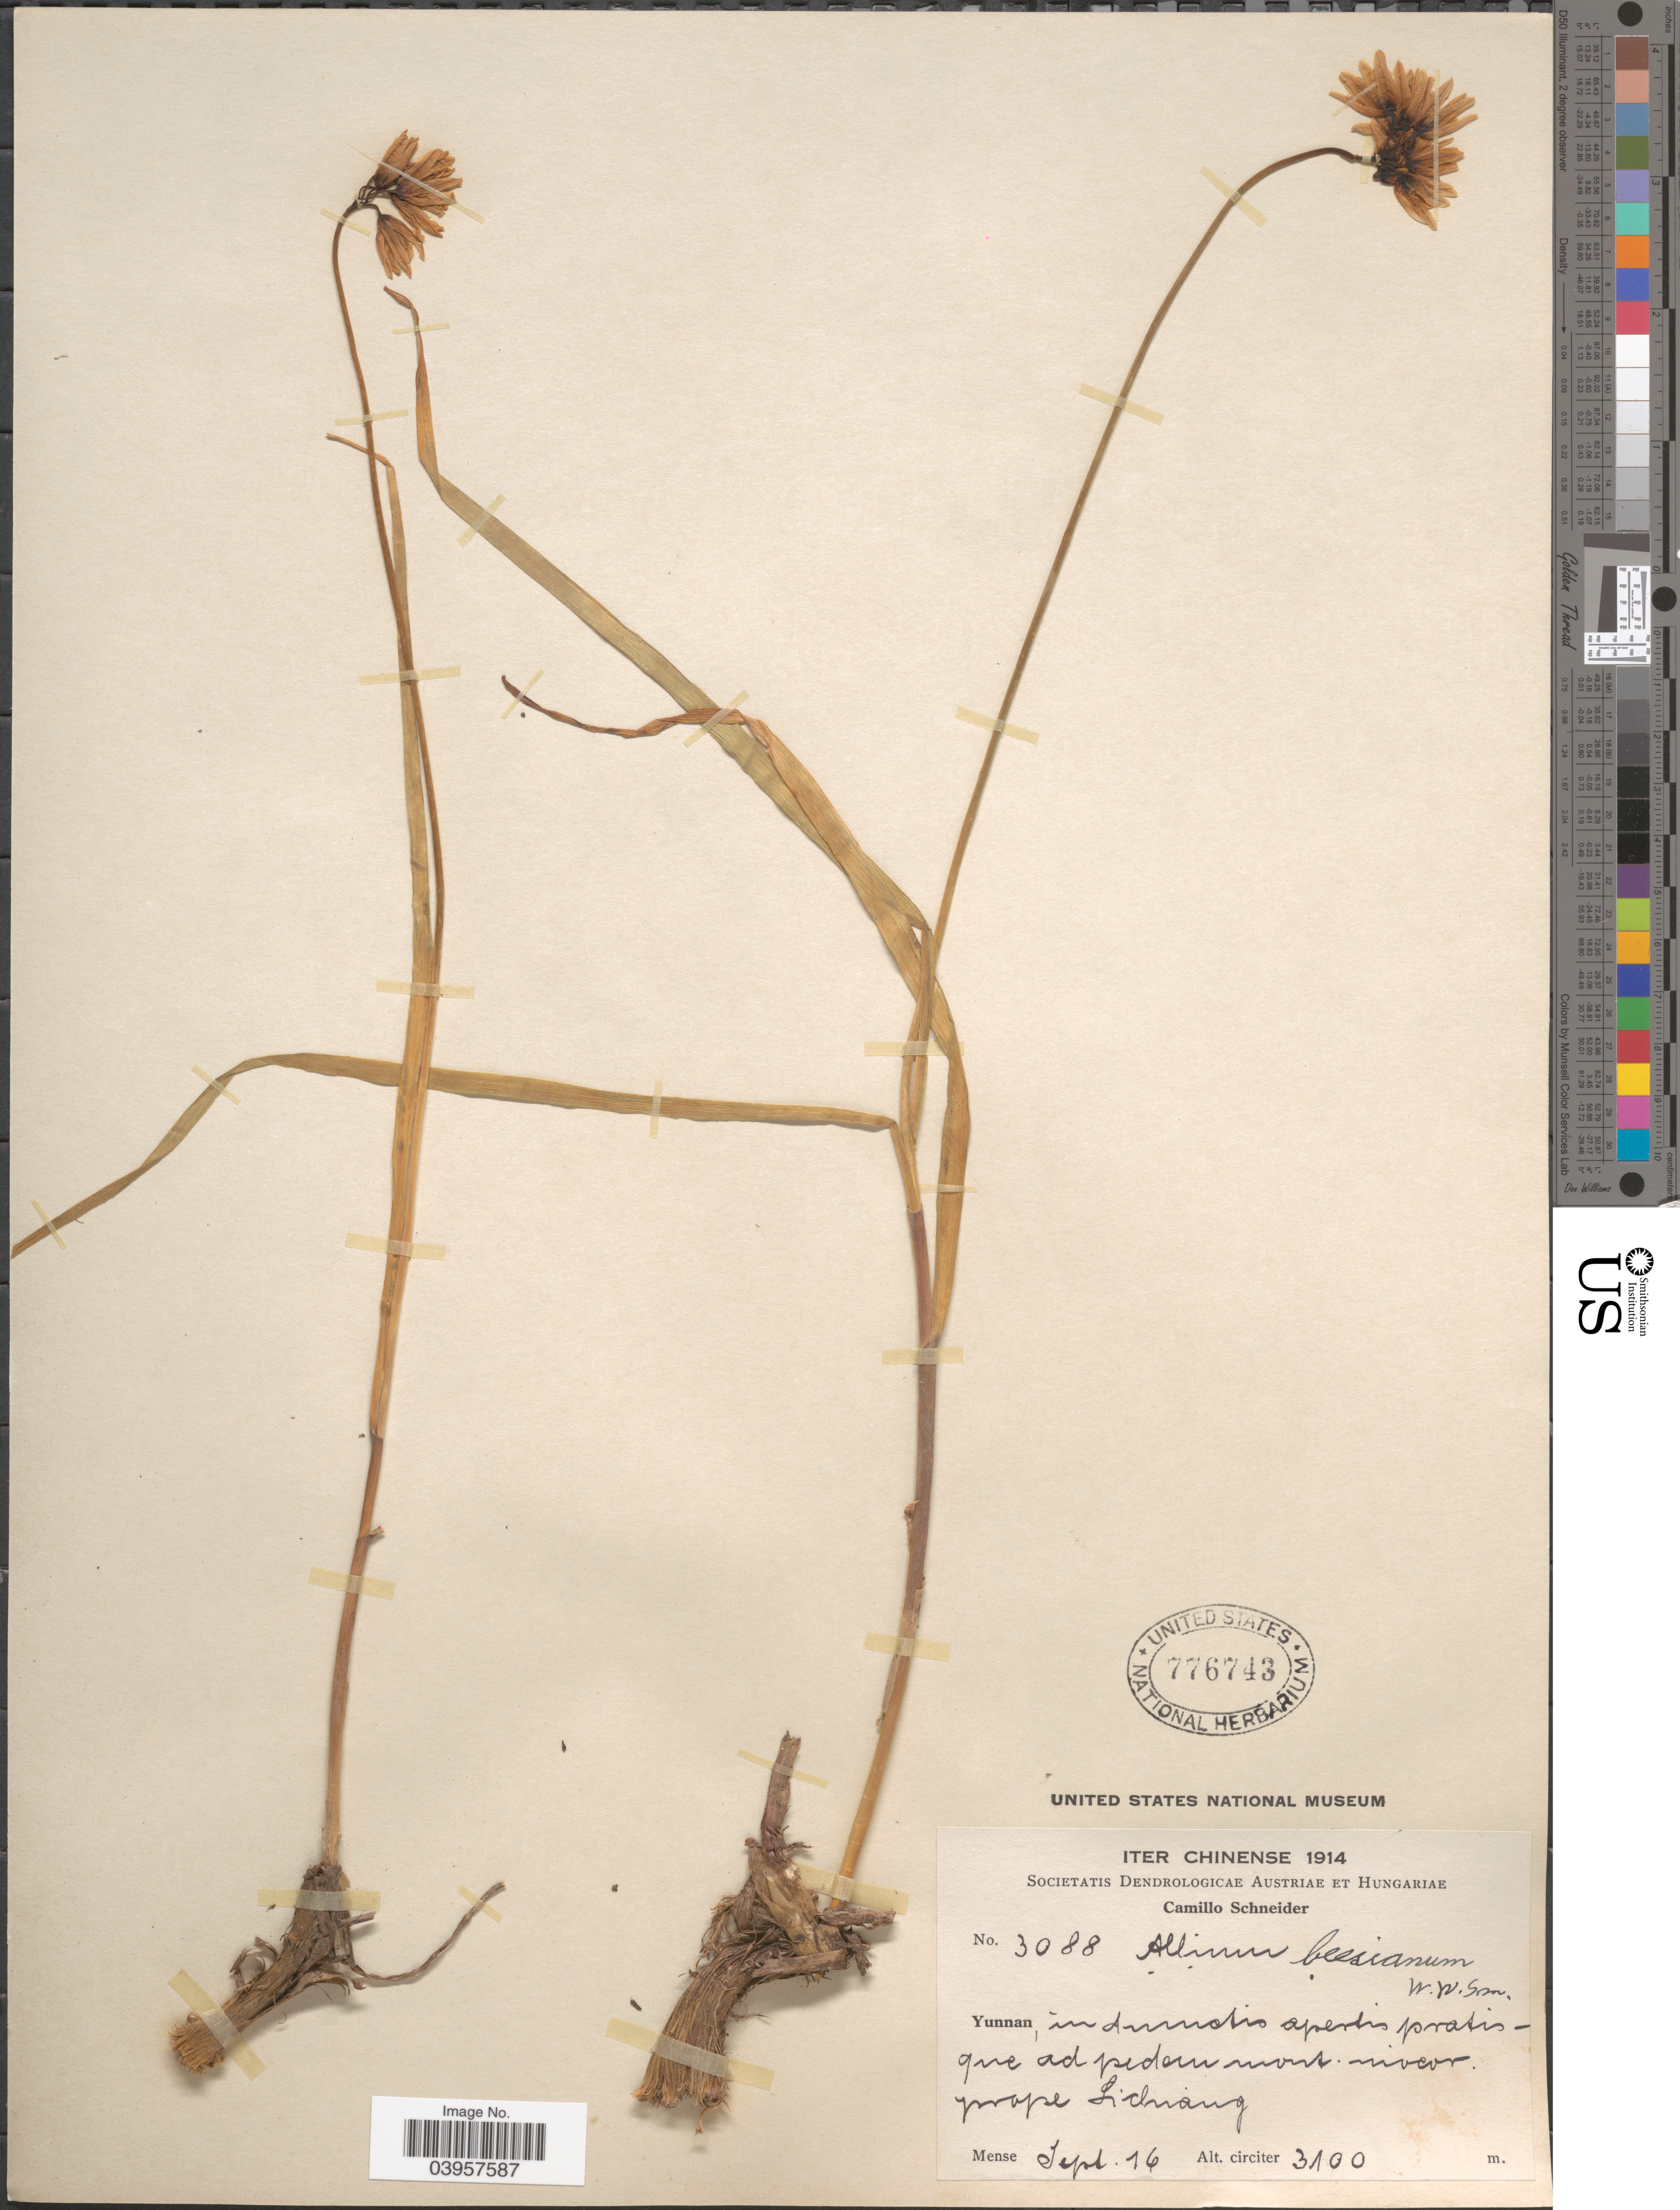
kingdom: Plantae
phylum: Tracheophyta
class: Liliopsida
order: Asparagales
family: Amaryllidaceae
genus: Allium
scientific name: Allium beesianum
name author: W.W. Sm.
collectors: C. K. Schneider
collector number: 3088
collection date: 1914-09-16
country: China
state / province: Yunnan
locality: In dumetis apertis pratisque ad pedan mont. niveor prope Lichiang.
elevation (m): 3100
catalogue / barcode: US 776743